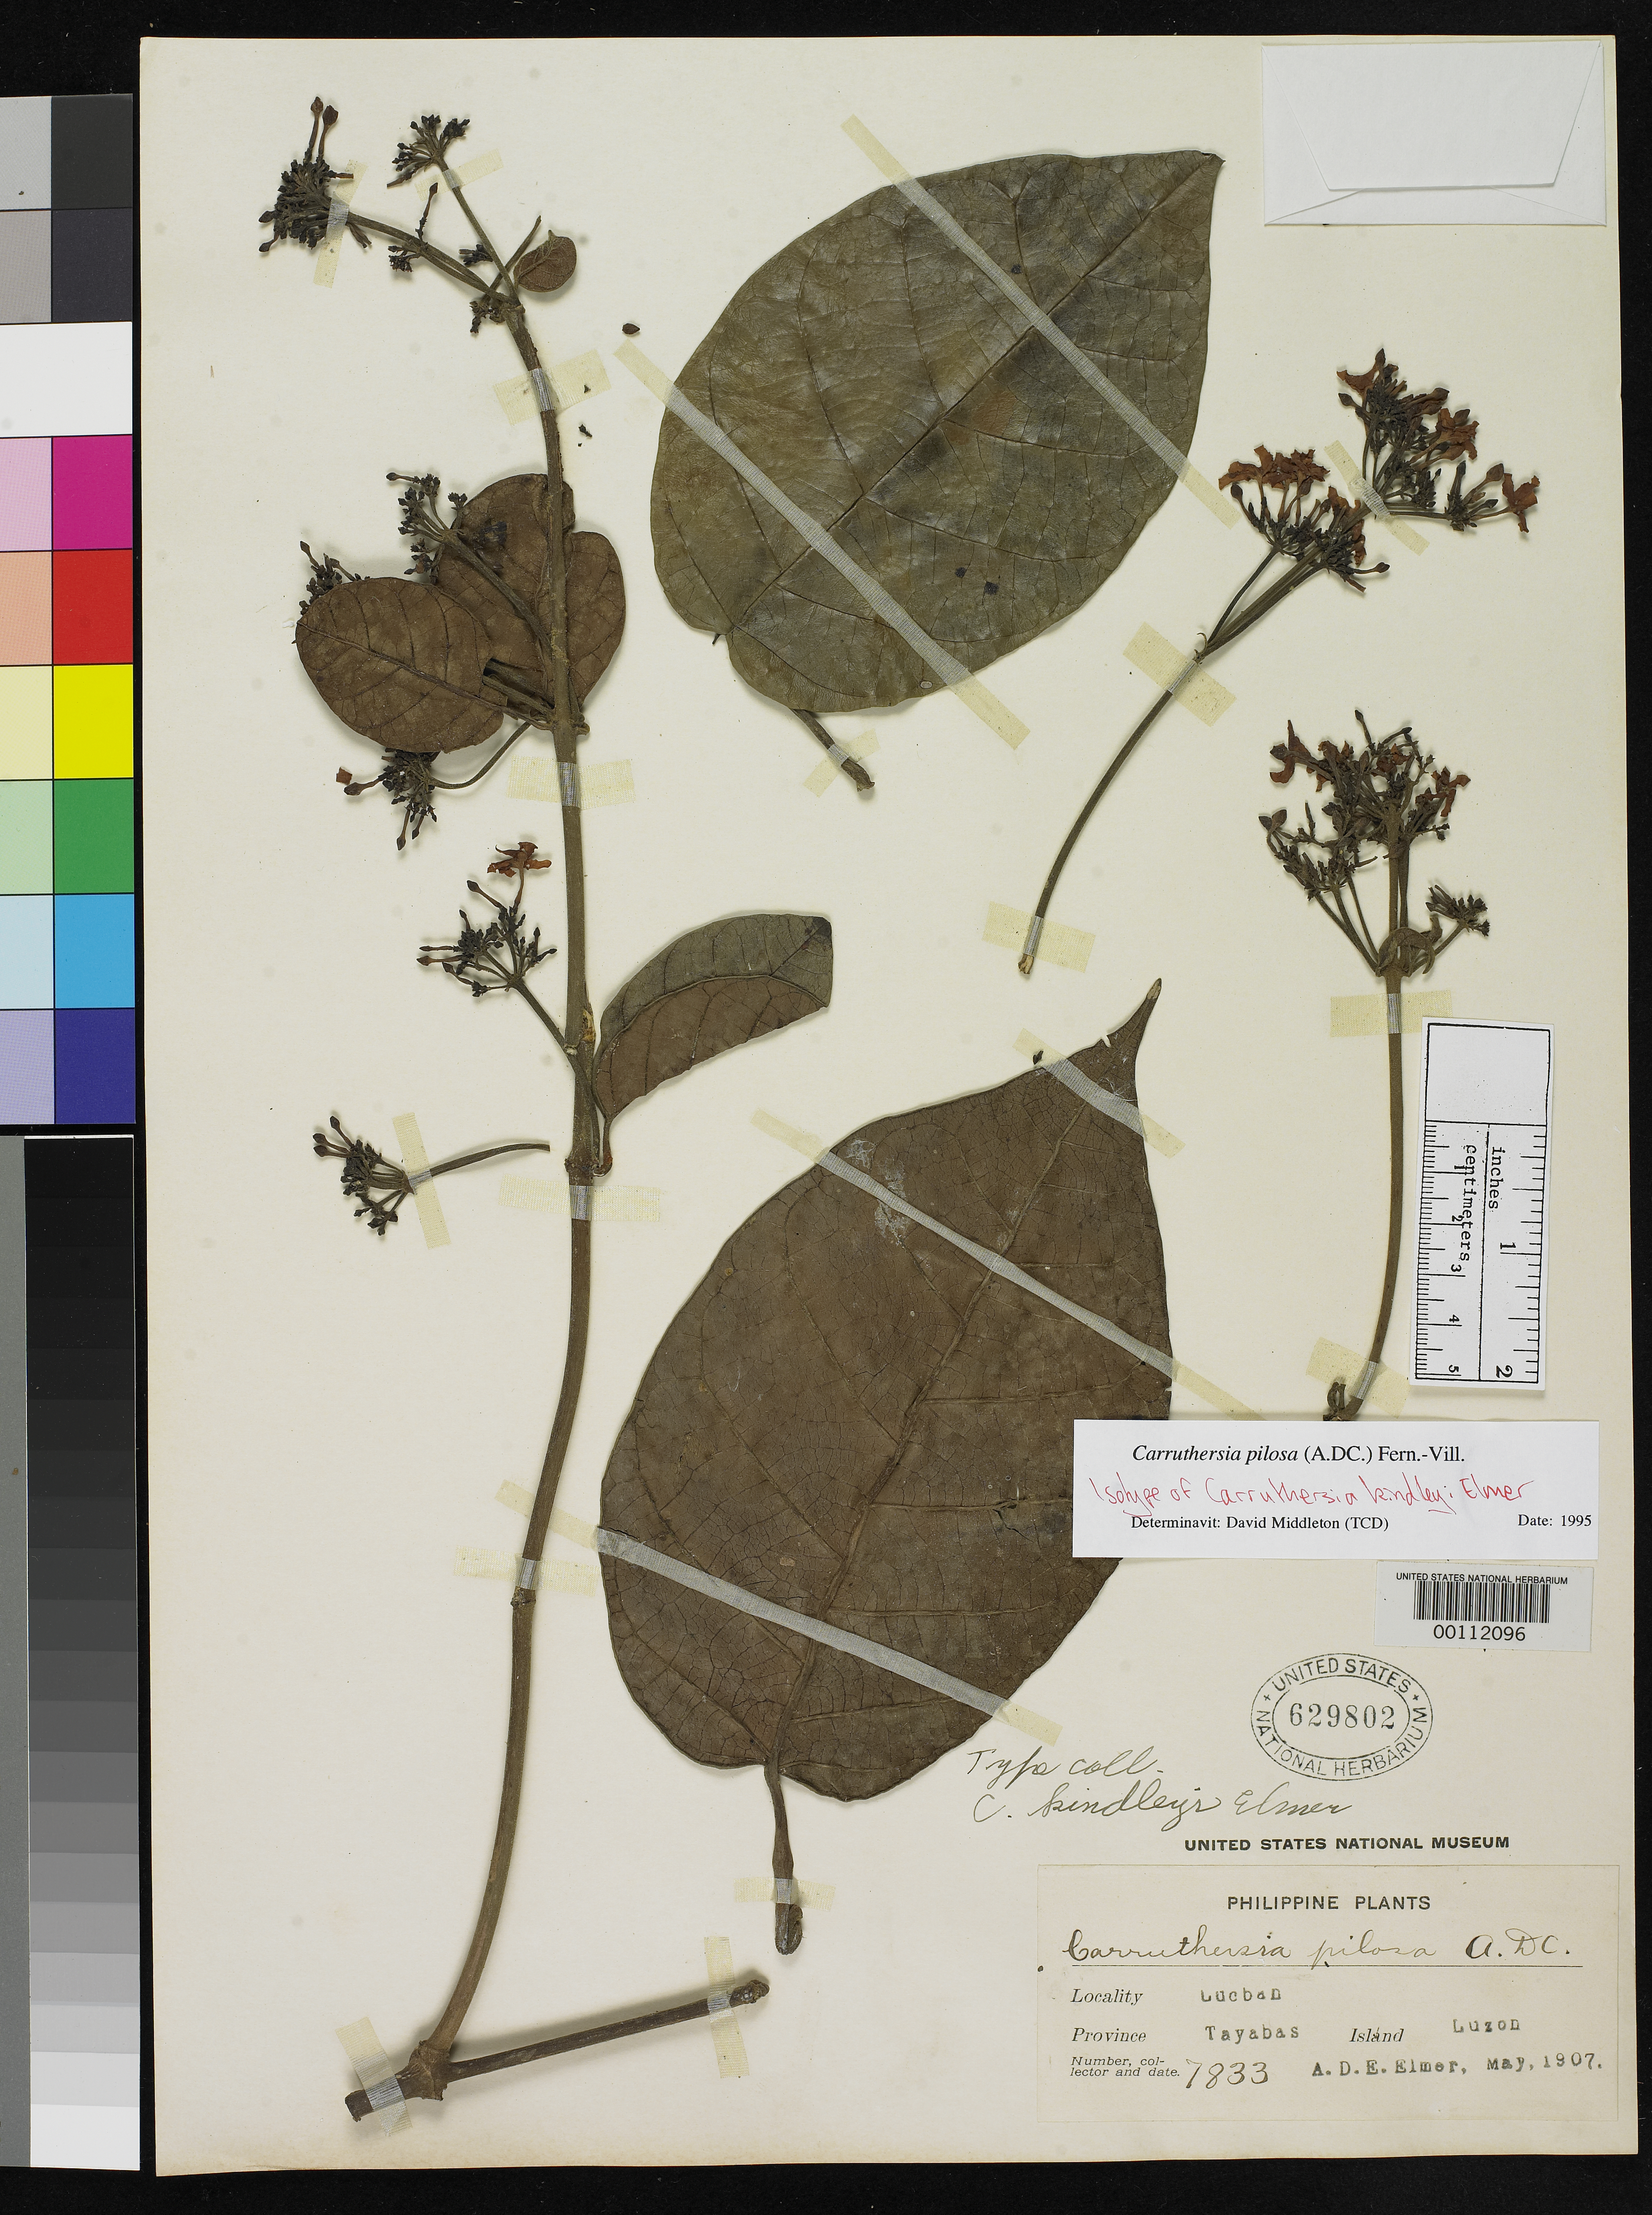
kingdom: Plantae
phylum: Tracheophyta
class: Magnoliopsida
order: Gentianales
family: Apocynaceae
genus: Carruthersia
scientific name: Carruthersia kindleyi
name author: Elmer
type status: Isotype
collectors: A. D. E. Elmer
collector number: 7833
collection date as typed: May 1907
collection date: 1907-05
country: Philippines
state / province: Calabarzon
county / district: Quezon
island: Luzon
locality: Lucban, Province of Tayabas, Luzon.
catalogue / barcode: US 629802